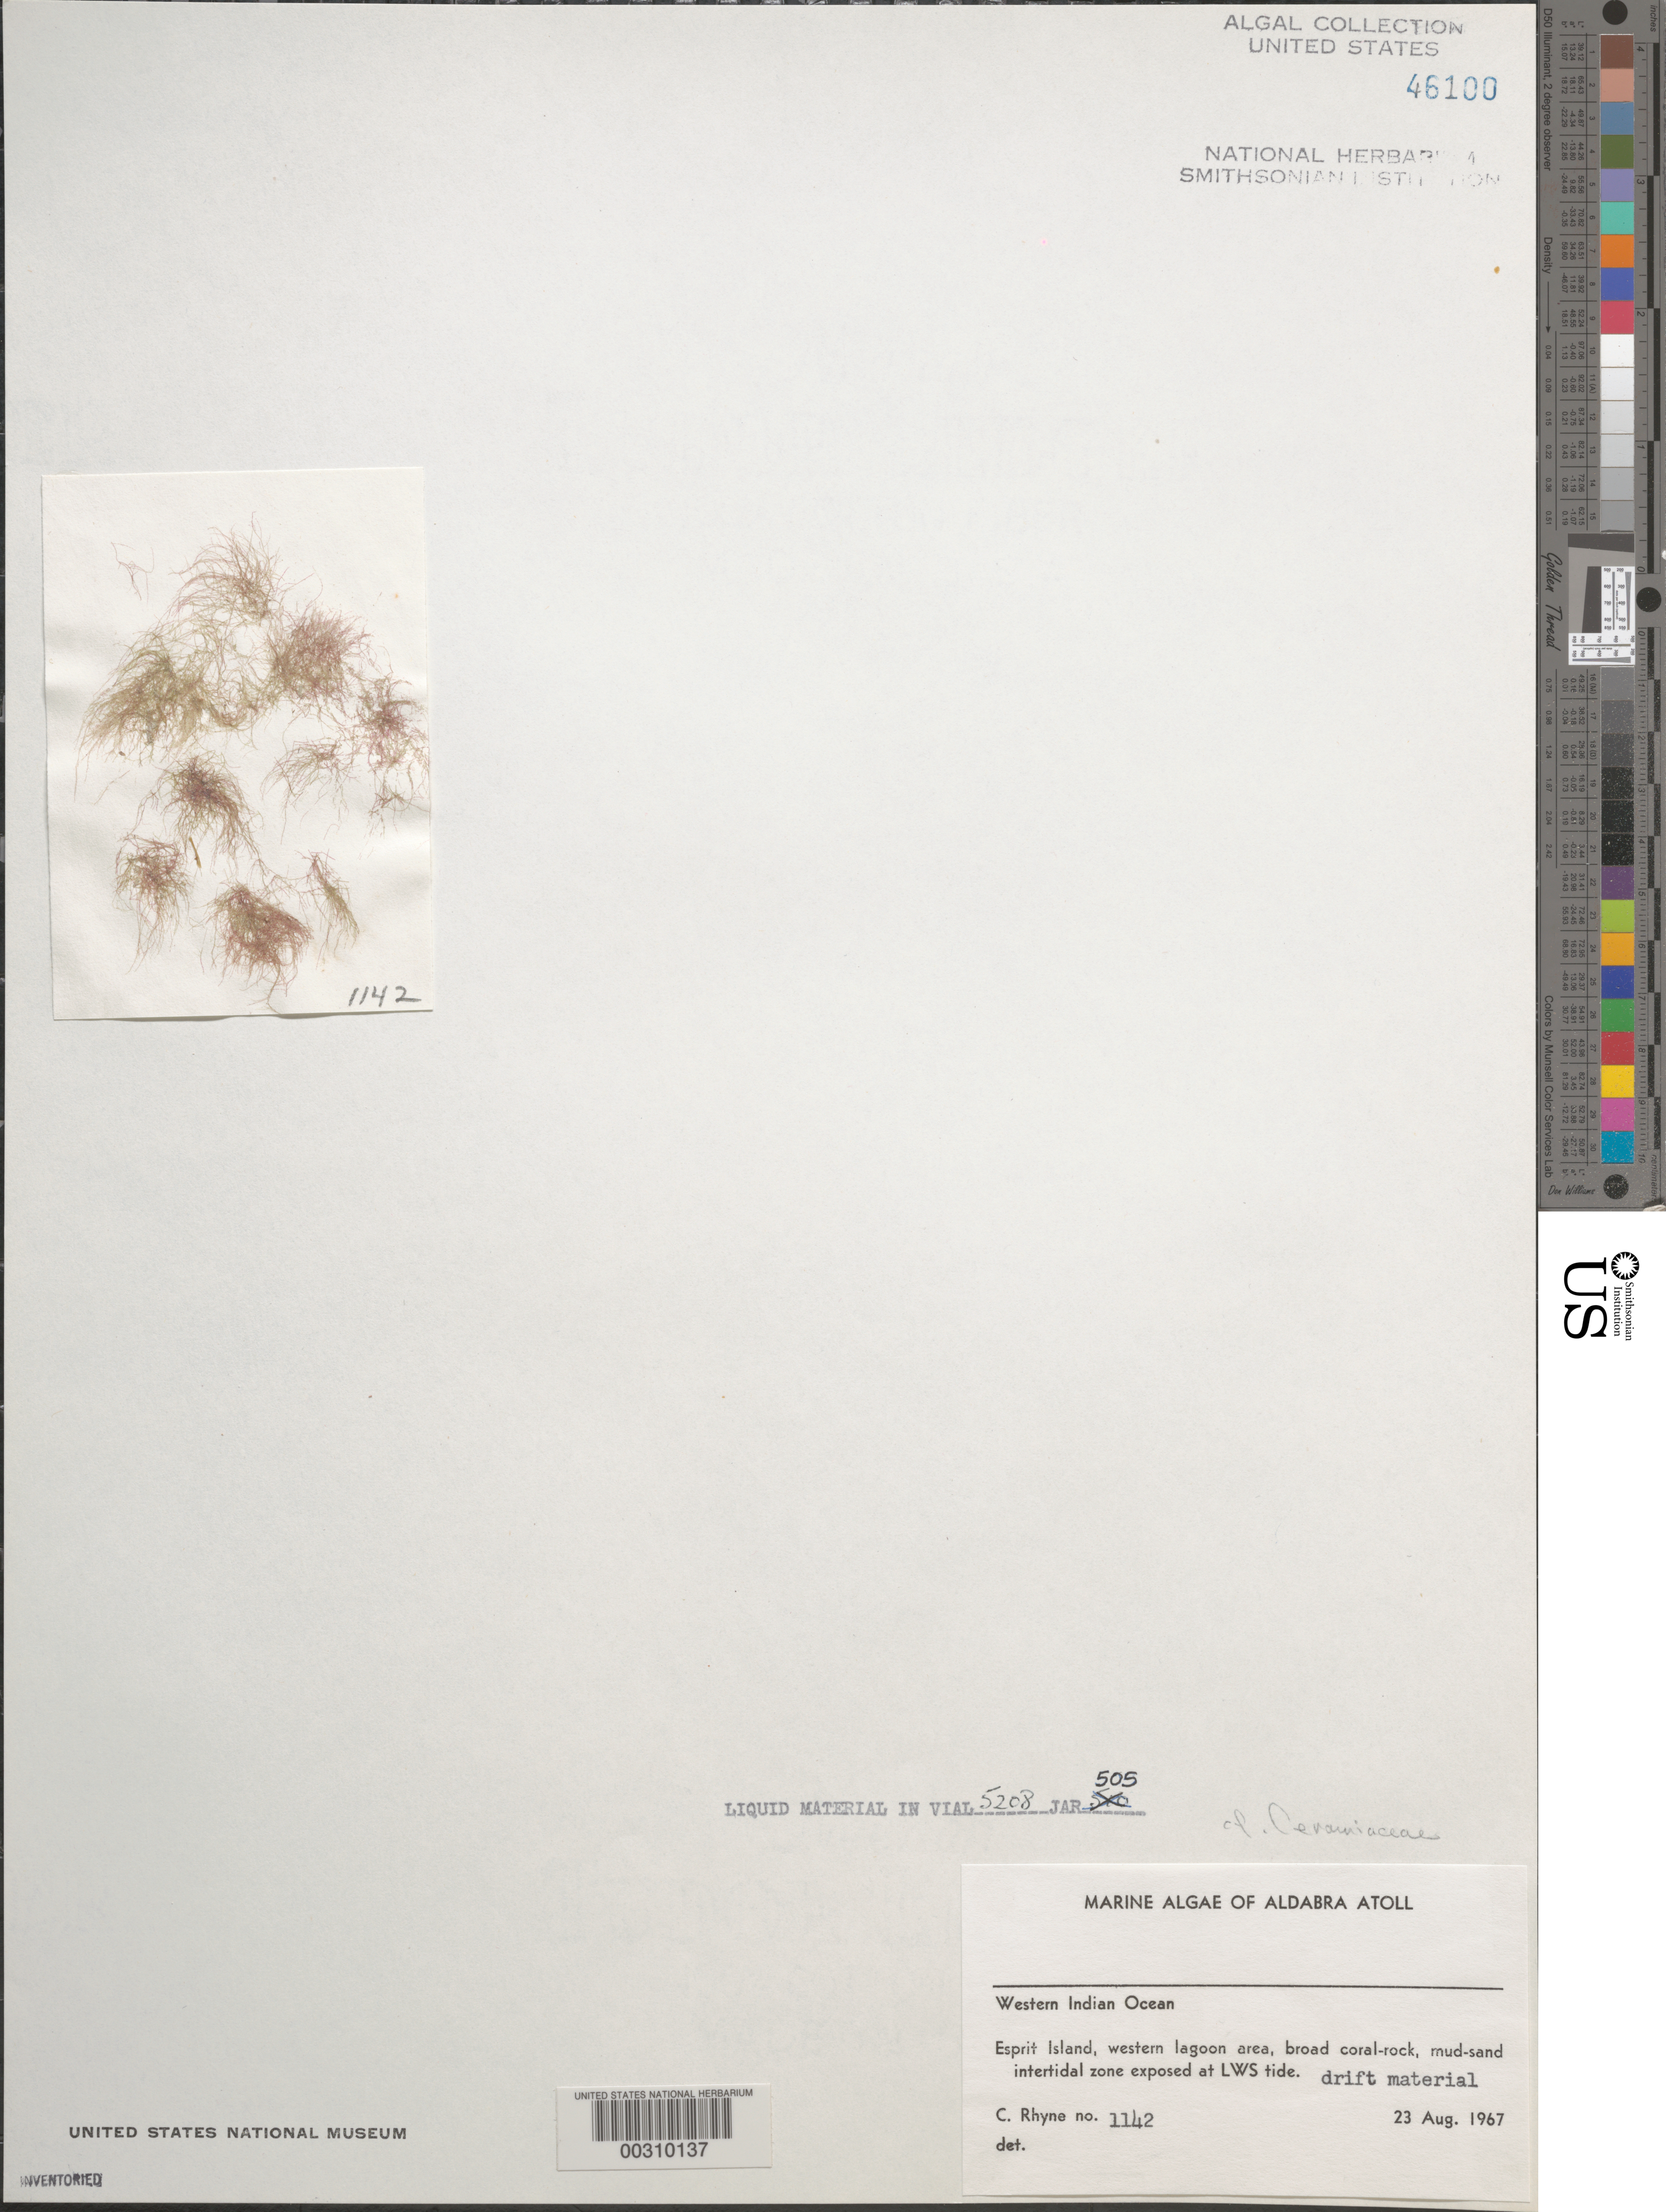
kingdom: Plantae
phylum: Rhodophyta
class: Florideophyceae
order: Ceramiales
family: Ceramiaceae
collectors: C. Rhyne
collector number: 1142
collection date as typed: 23 Aug 1967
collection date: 1967-08-23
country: Seychelles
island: Aldabra Atoll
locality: Ile Esprit, Western lagoon area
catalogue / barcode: US 46100